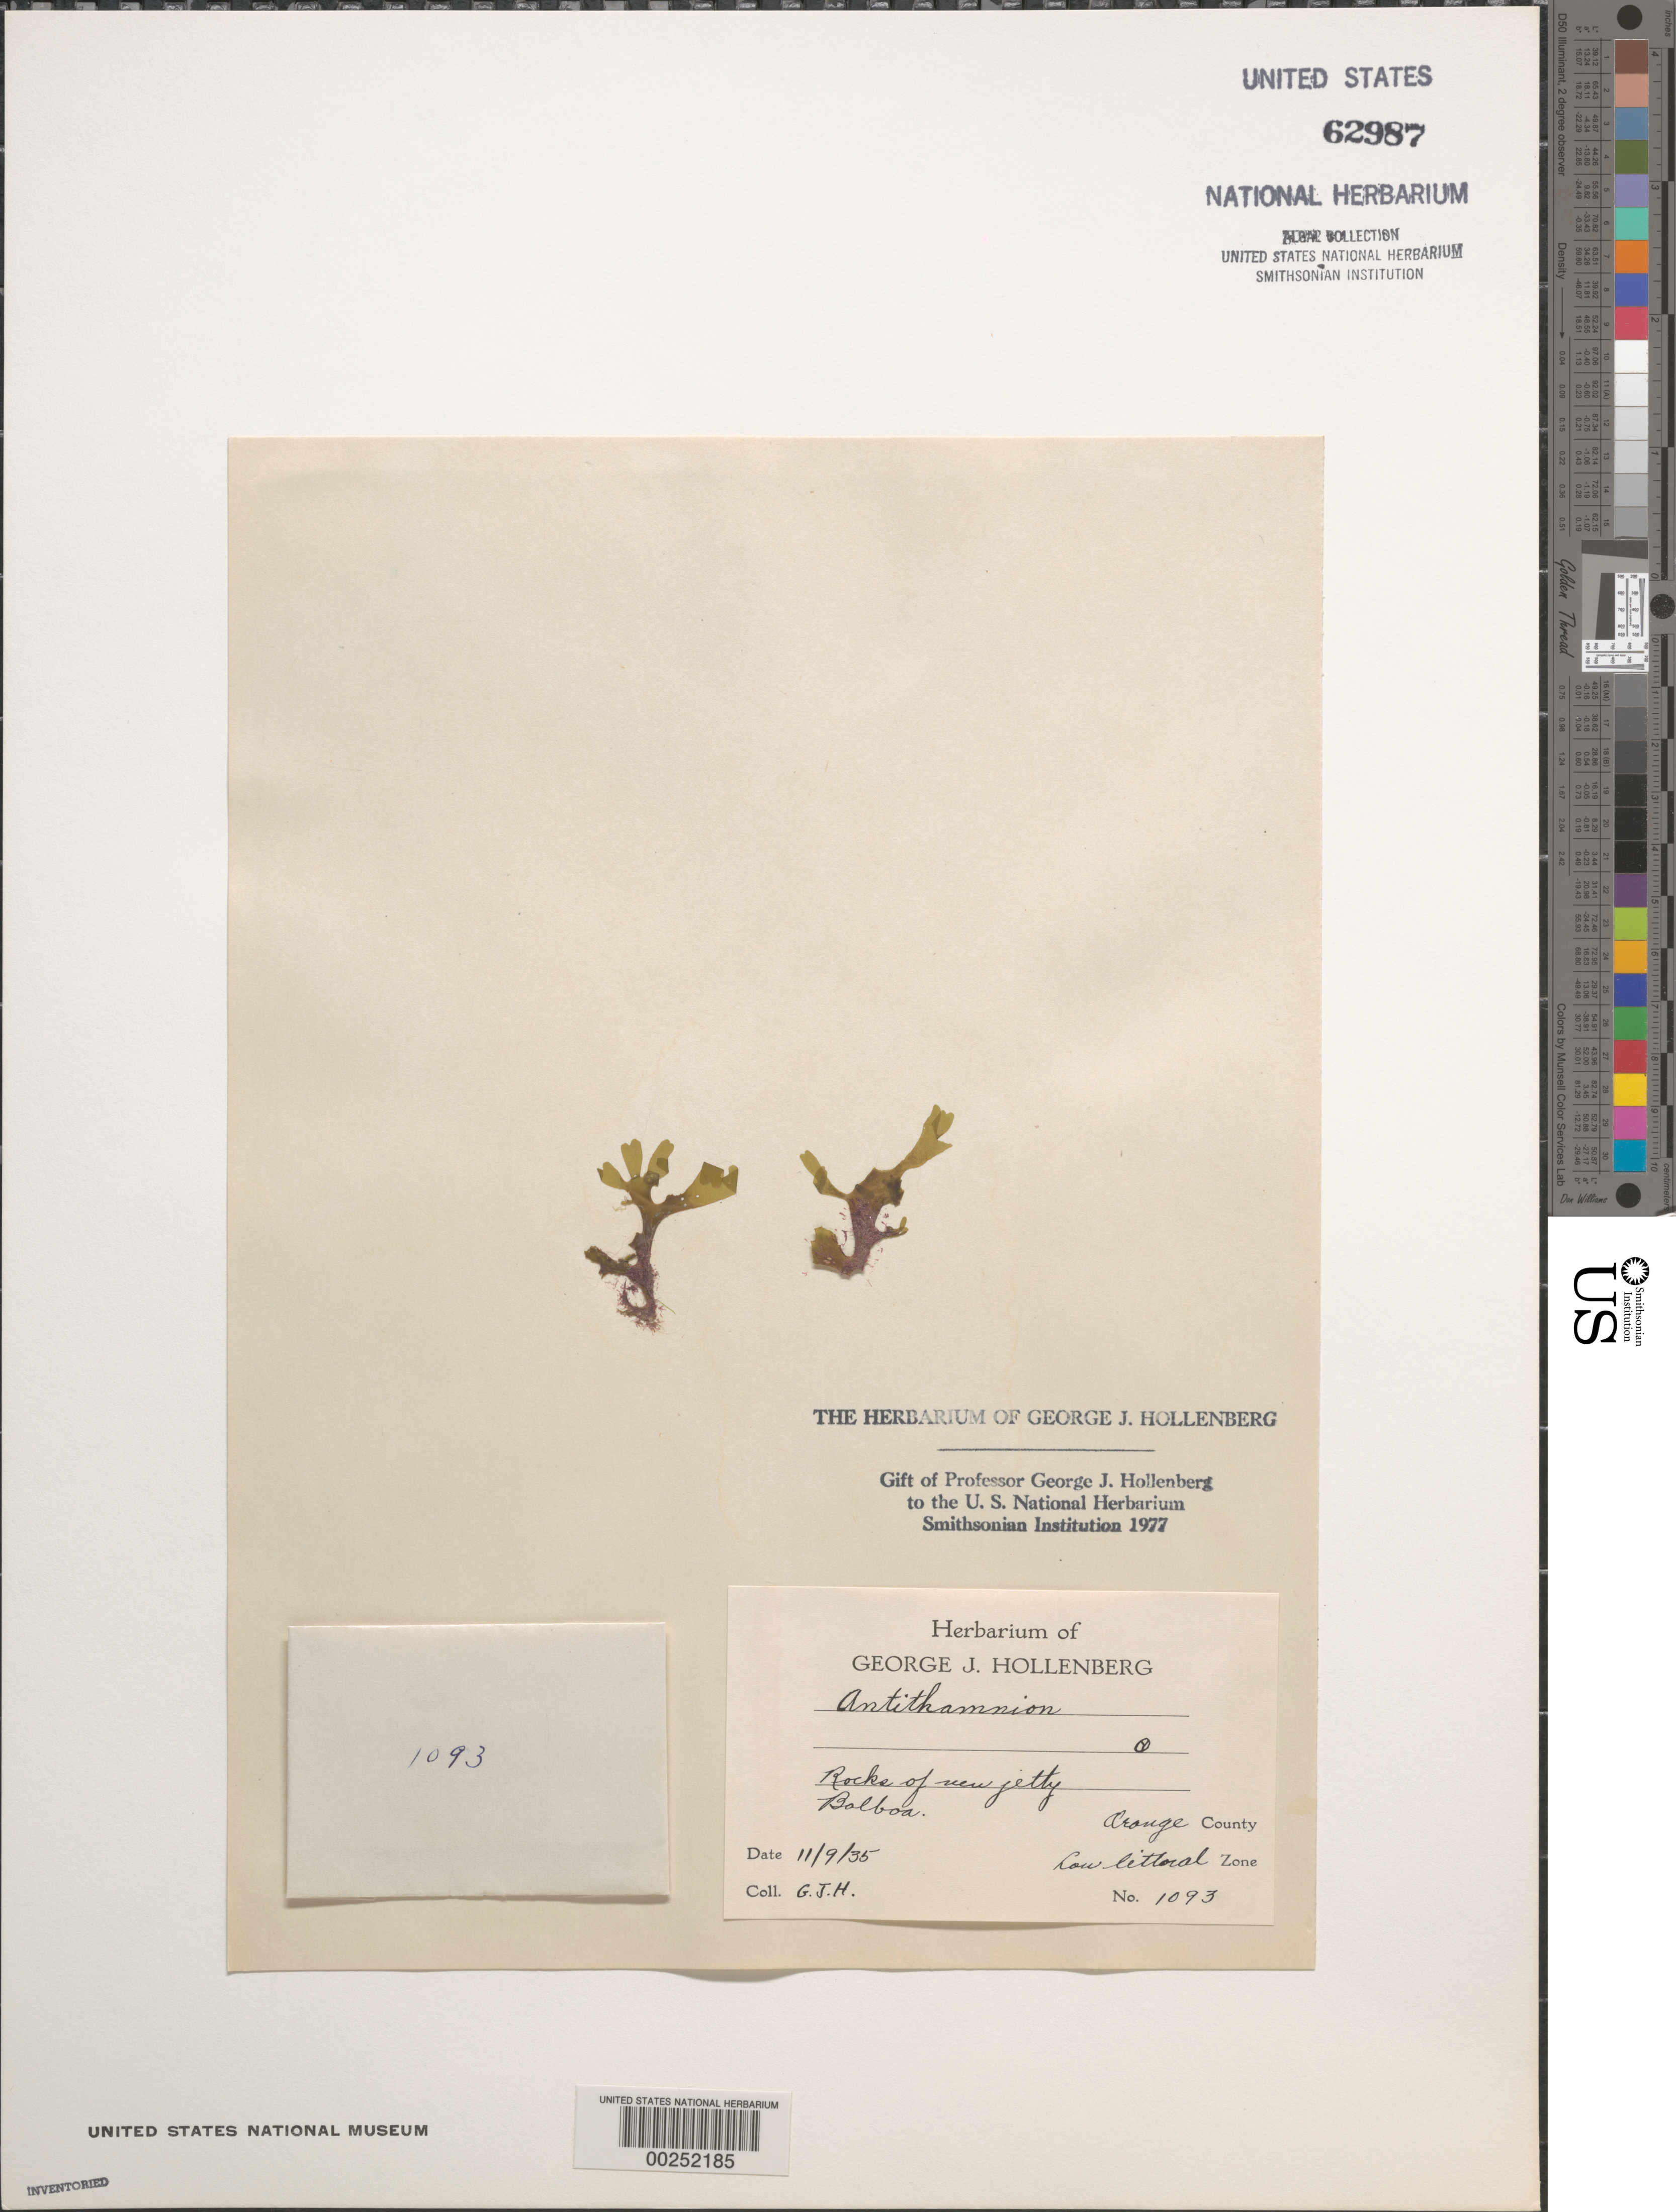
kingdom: Plantae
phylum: Rhodophyta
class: Florideophyceae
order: Ceramiales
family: Ceramiaceae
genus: Antithamnion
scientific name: Antithamnion sp.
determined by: Hollenberg, George J.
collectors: G. Hollenberg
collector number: GJH 1093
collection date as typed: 09 Nov 1935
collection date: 1935-11-09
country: United States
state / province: California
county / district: Orange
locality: Balboa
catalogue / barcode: US 62987